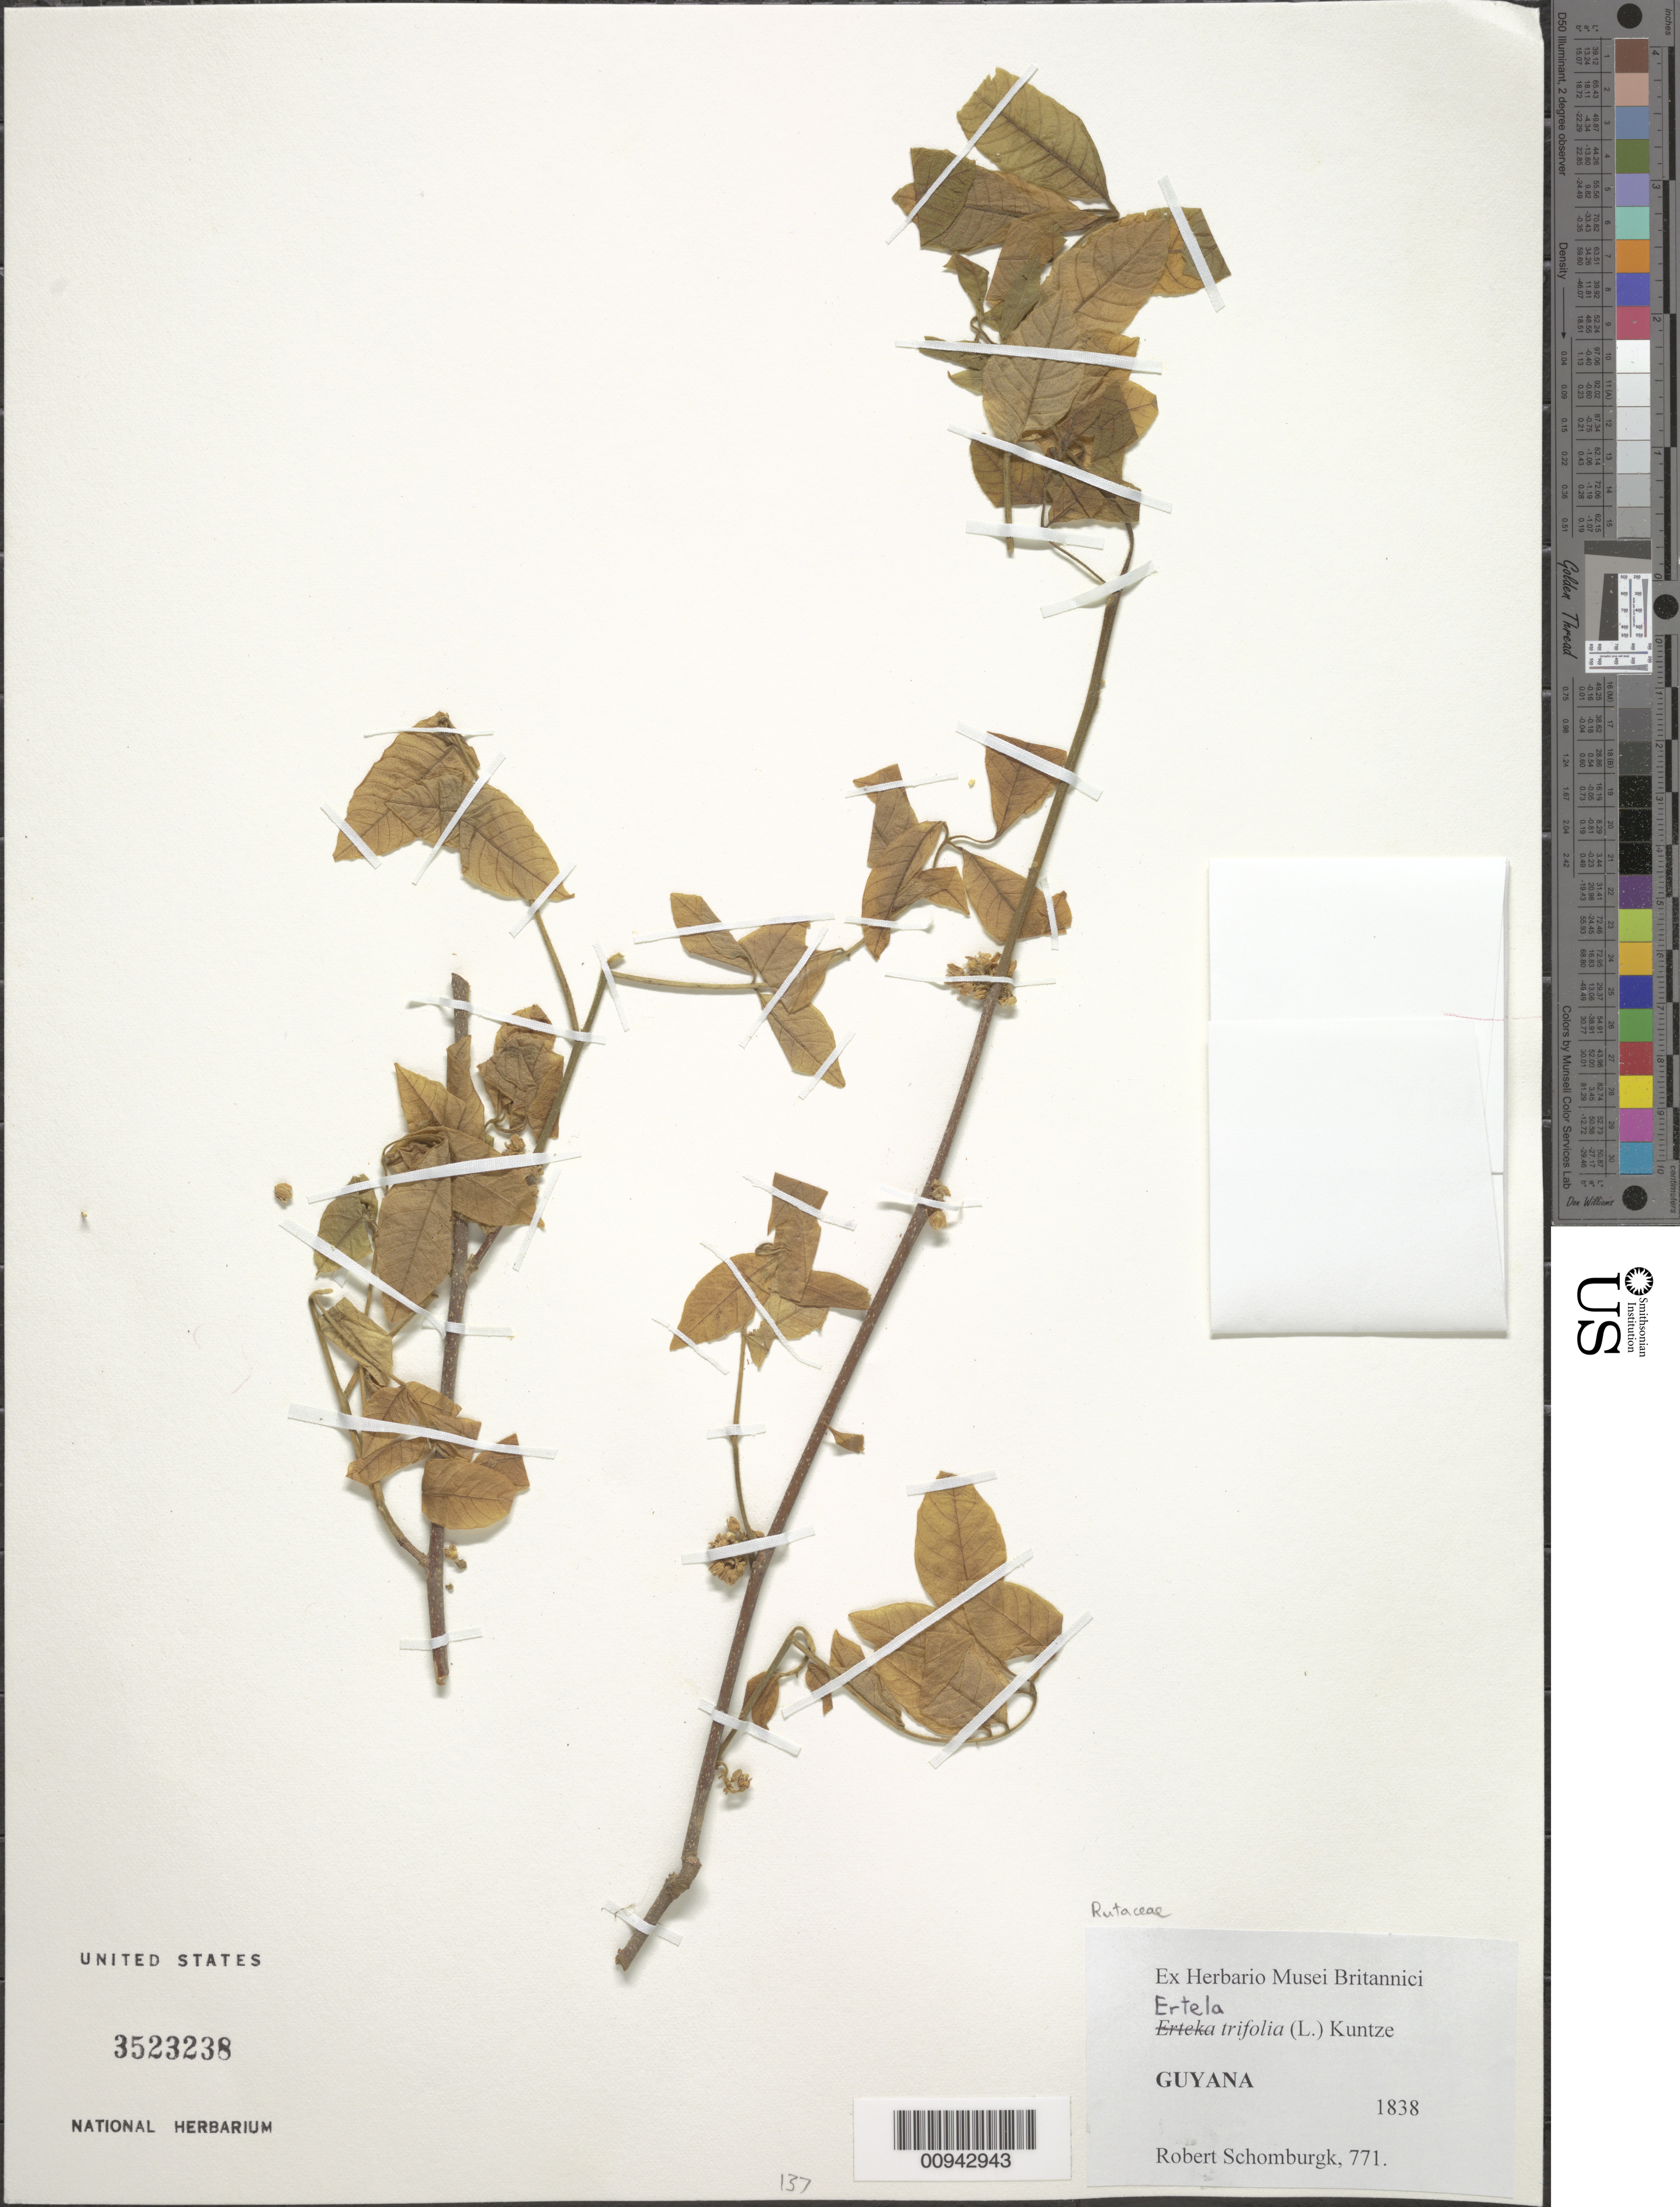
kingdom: Plantae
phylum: Tracheophyta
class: Magnoliopsida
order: Sapindales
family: Meliaceae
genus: Trichilia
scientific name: Trichilia sp.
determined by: Londoño-Echeverri, Y.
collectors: R. H. Schomburgk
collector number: I 771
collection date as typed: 1838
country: Guyana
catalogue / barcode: US 3523238